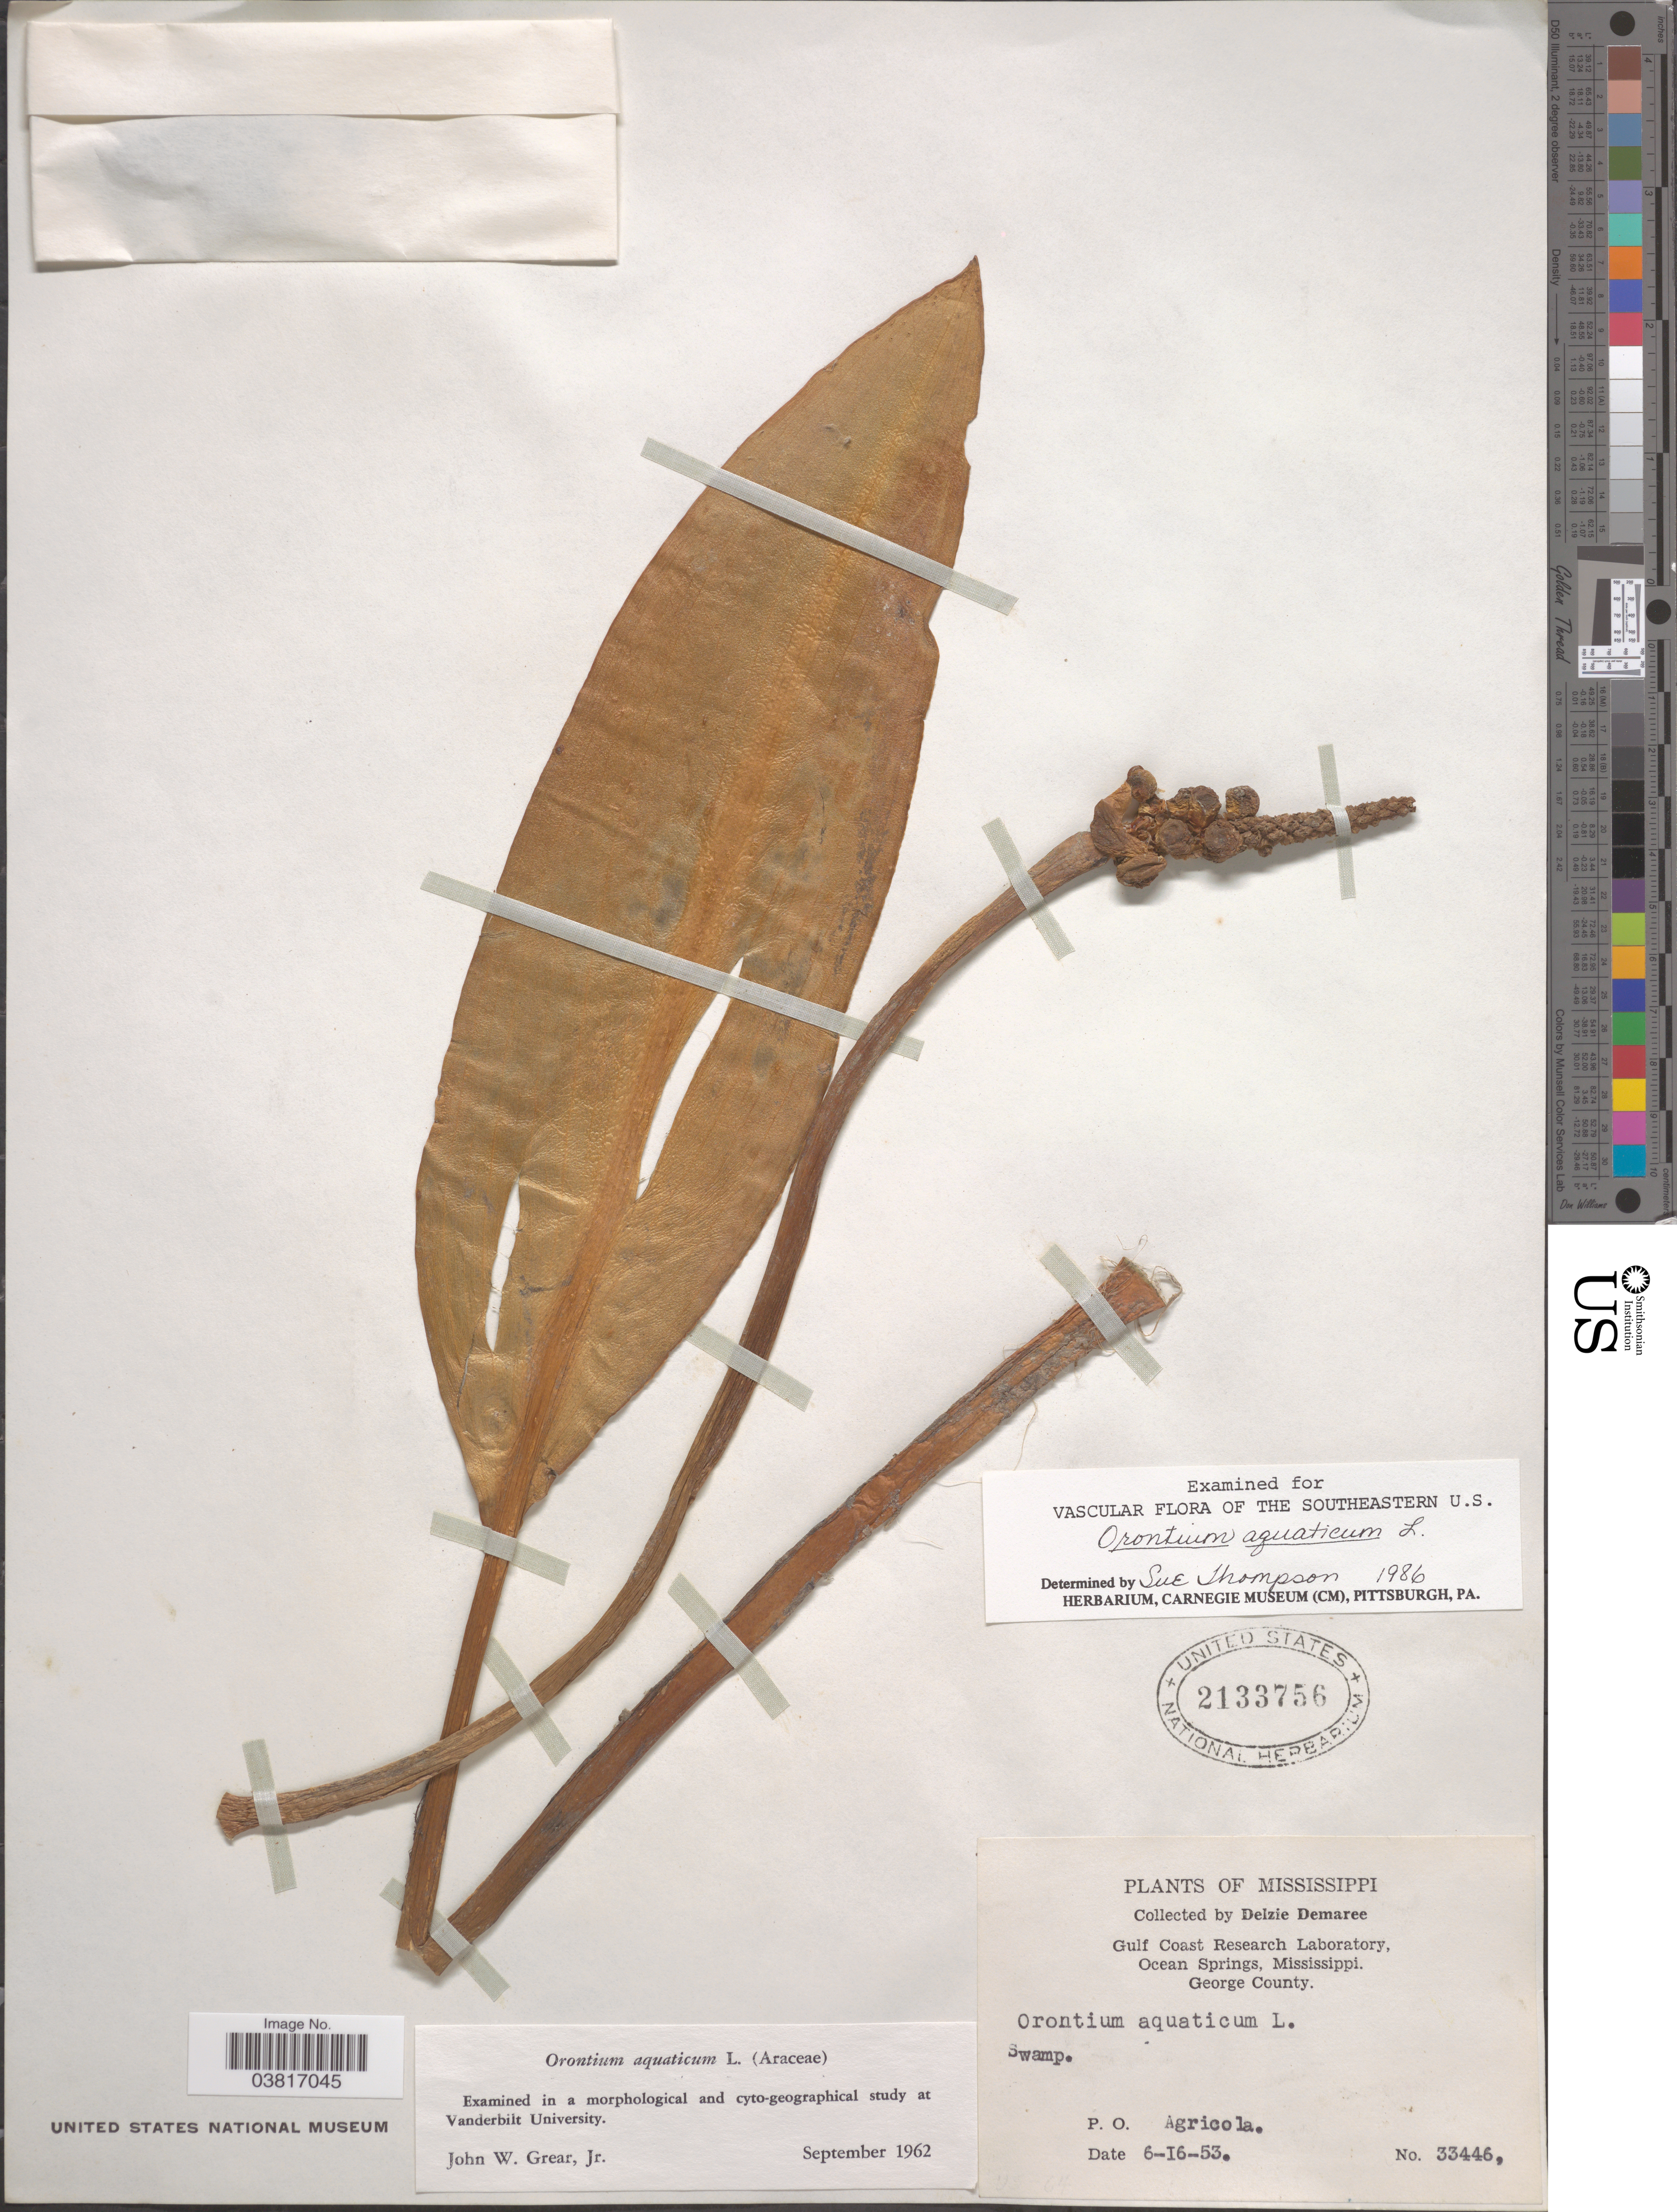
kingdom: Plantae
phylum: Tracheophyta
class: Liliopsida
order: Alismatales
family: Araceae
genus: Orontium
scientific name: Orontium aquaticum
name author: L.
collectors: D. Demaree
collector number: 33446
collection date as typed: Transcribed d/m/y: 16/6/53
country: United States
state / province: Mississippi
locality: Gulf Coast Research Laboratory, Ocean Springs. George County. P. O. Agricola.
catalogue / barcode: US 2133756